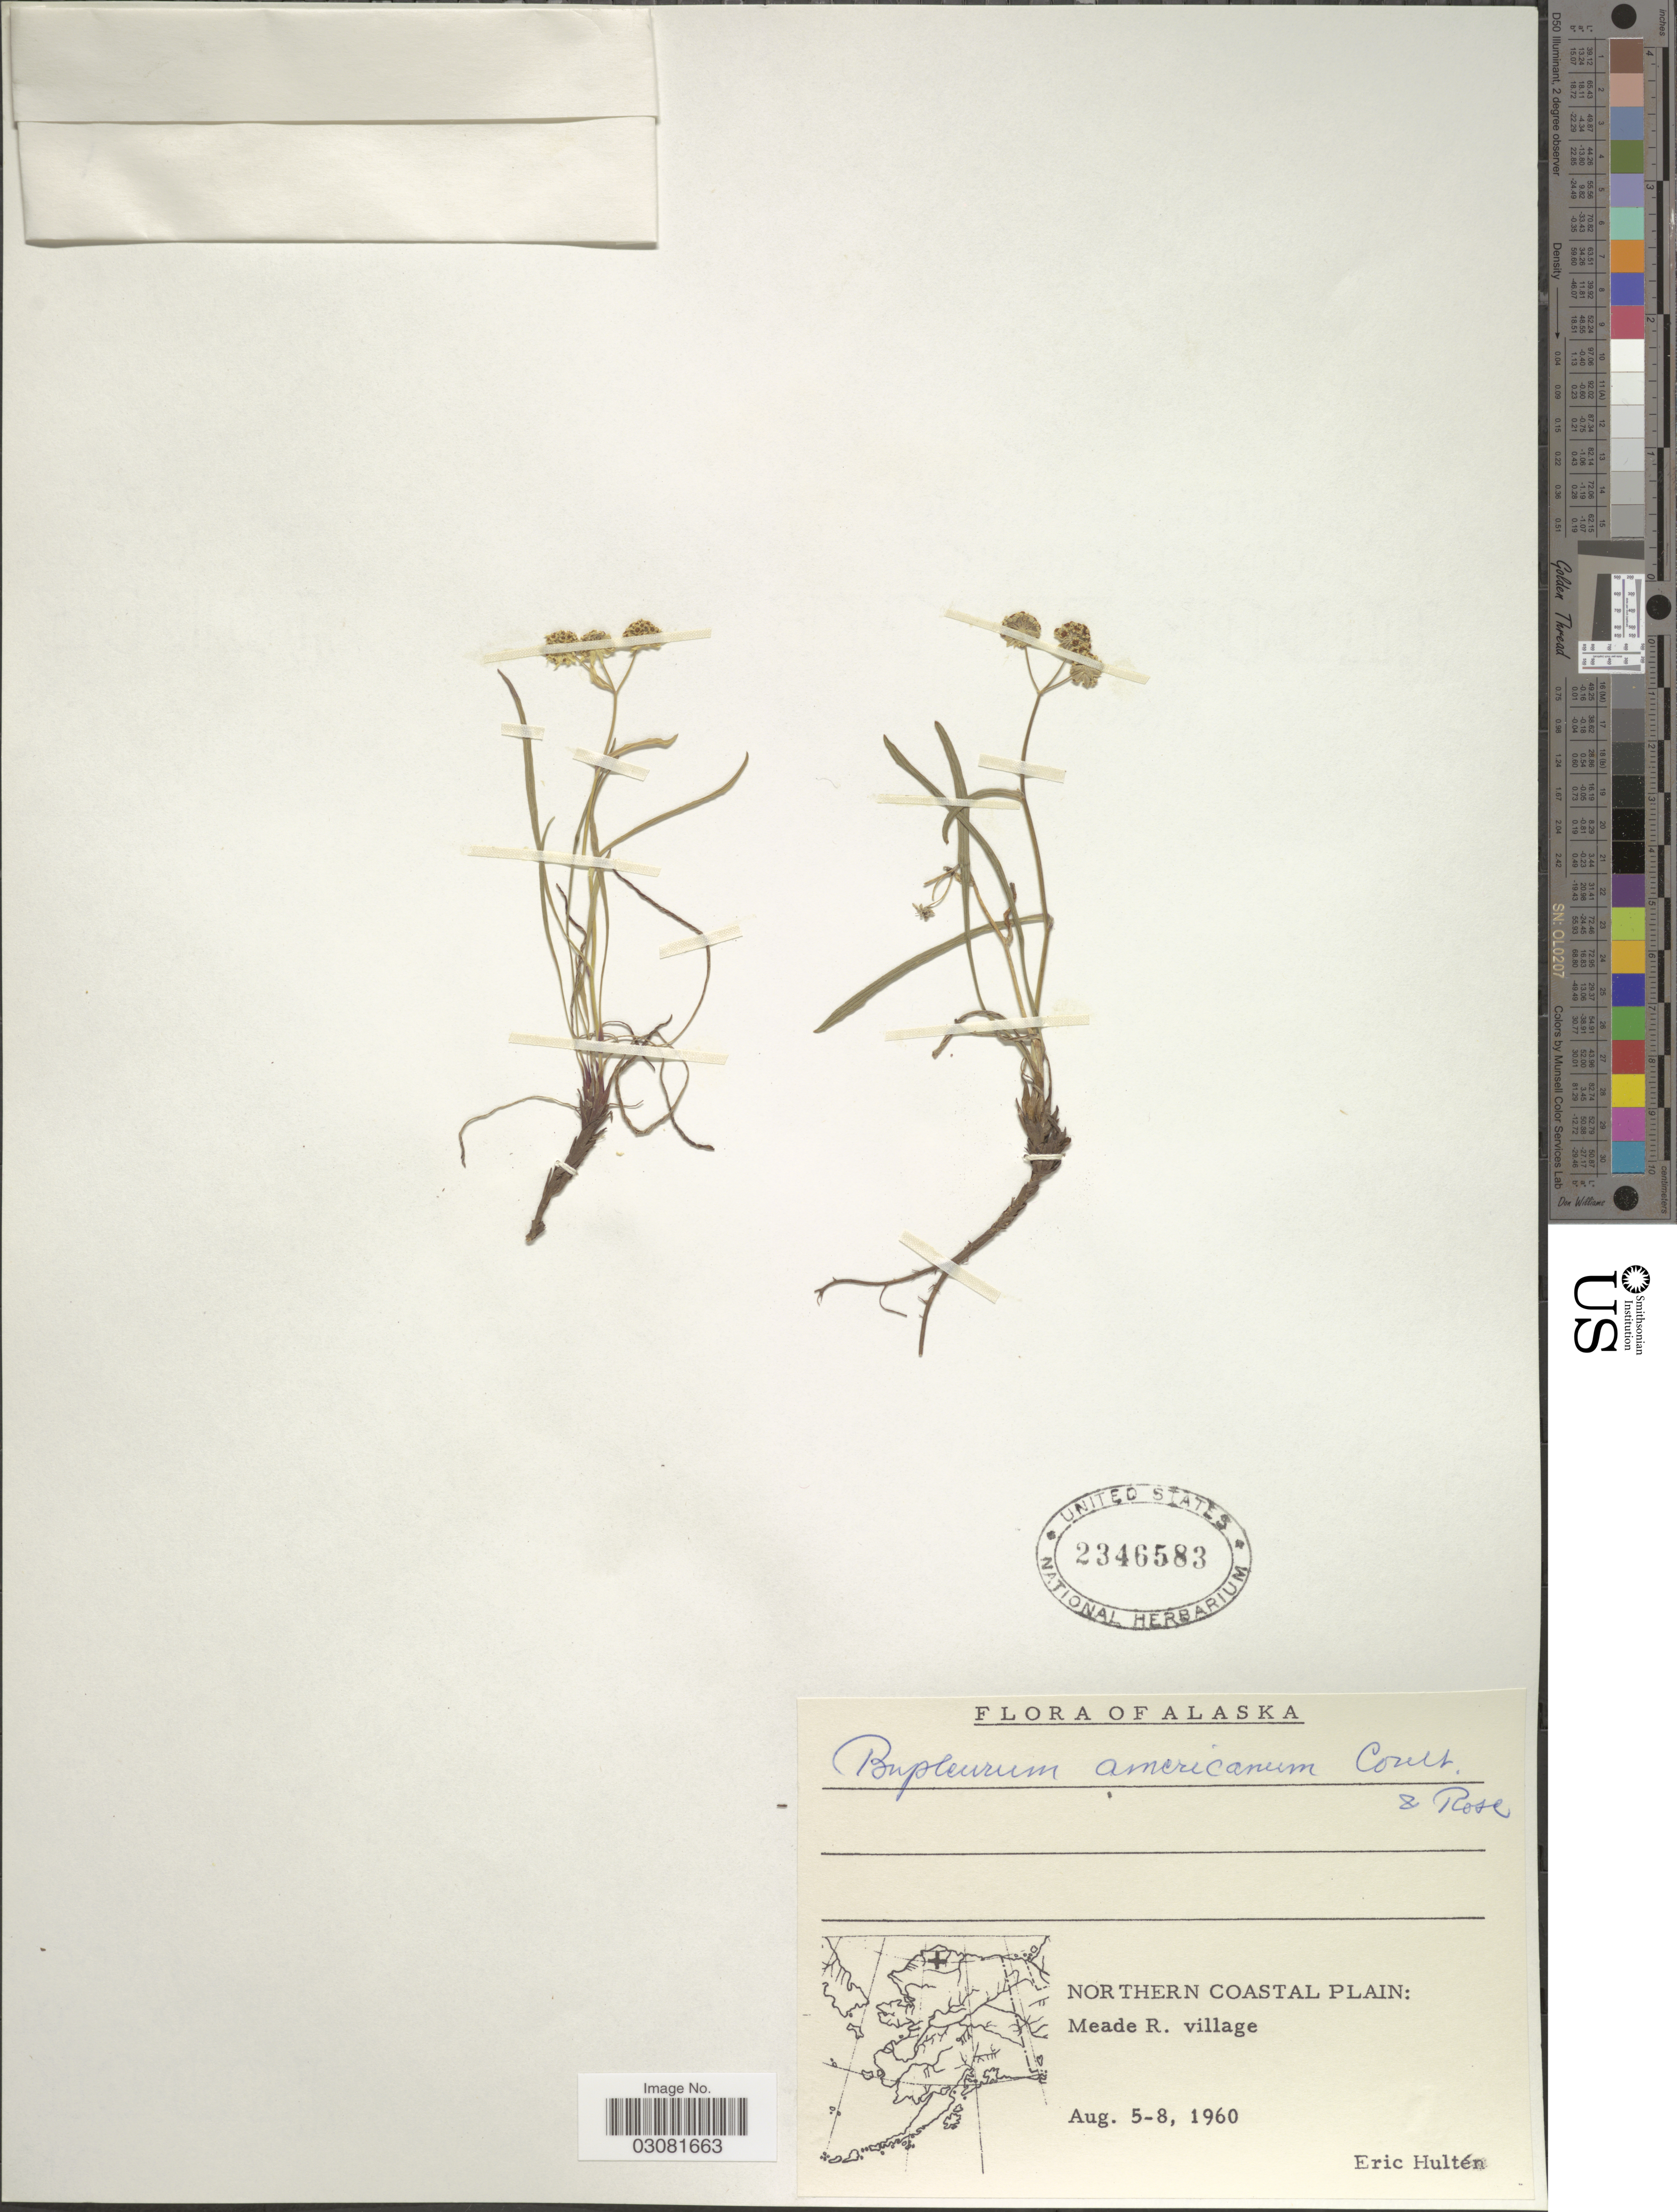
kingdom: Plantae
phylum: Tracheophyta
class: Magnoliopsida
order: Apiales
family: Apiaceae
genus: Bupleurum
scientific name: Bupleurum americanum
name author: J.M. Coult. & Rose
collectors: E. G. Hultén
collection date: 1960-08-05/1960-08-08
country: United States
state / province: Alaska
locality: Northern Coastal Plain, Meade R. village.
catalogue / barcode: US 2346583